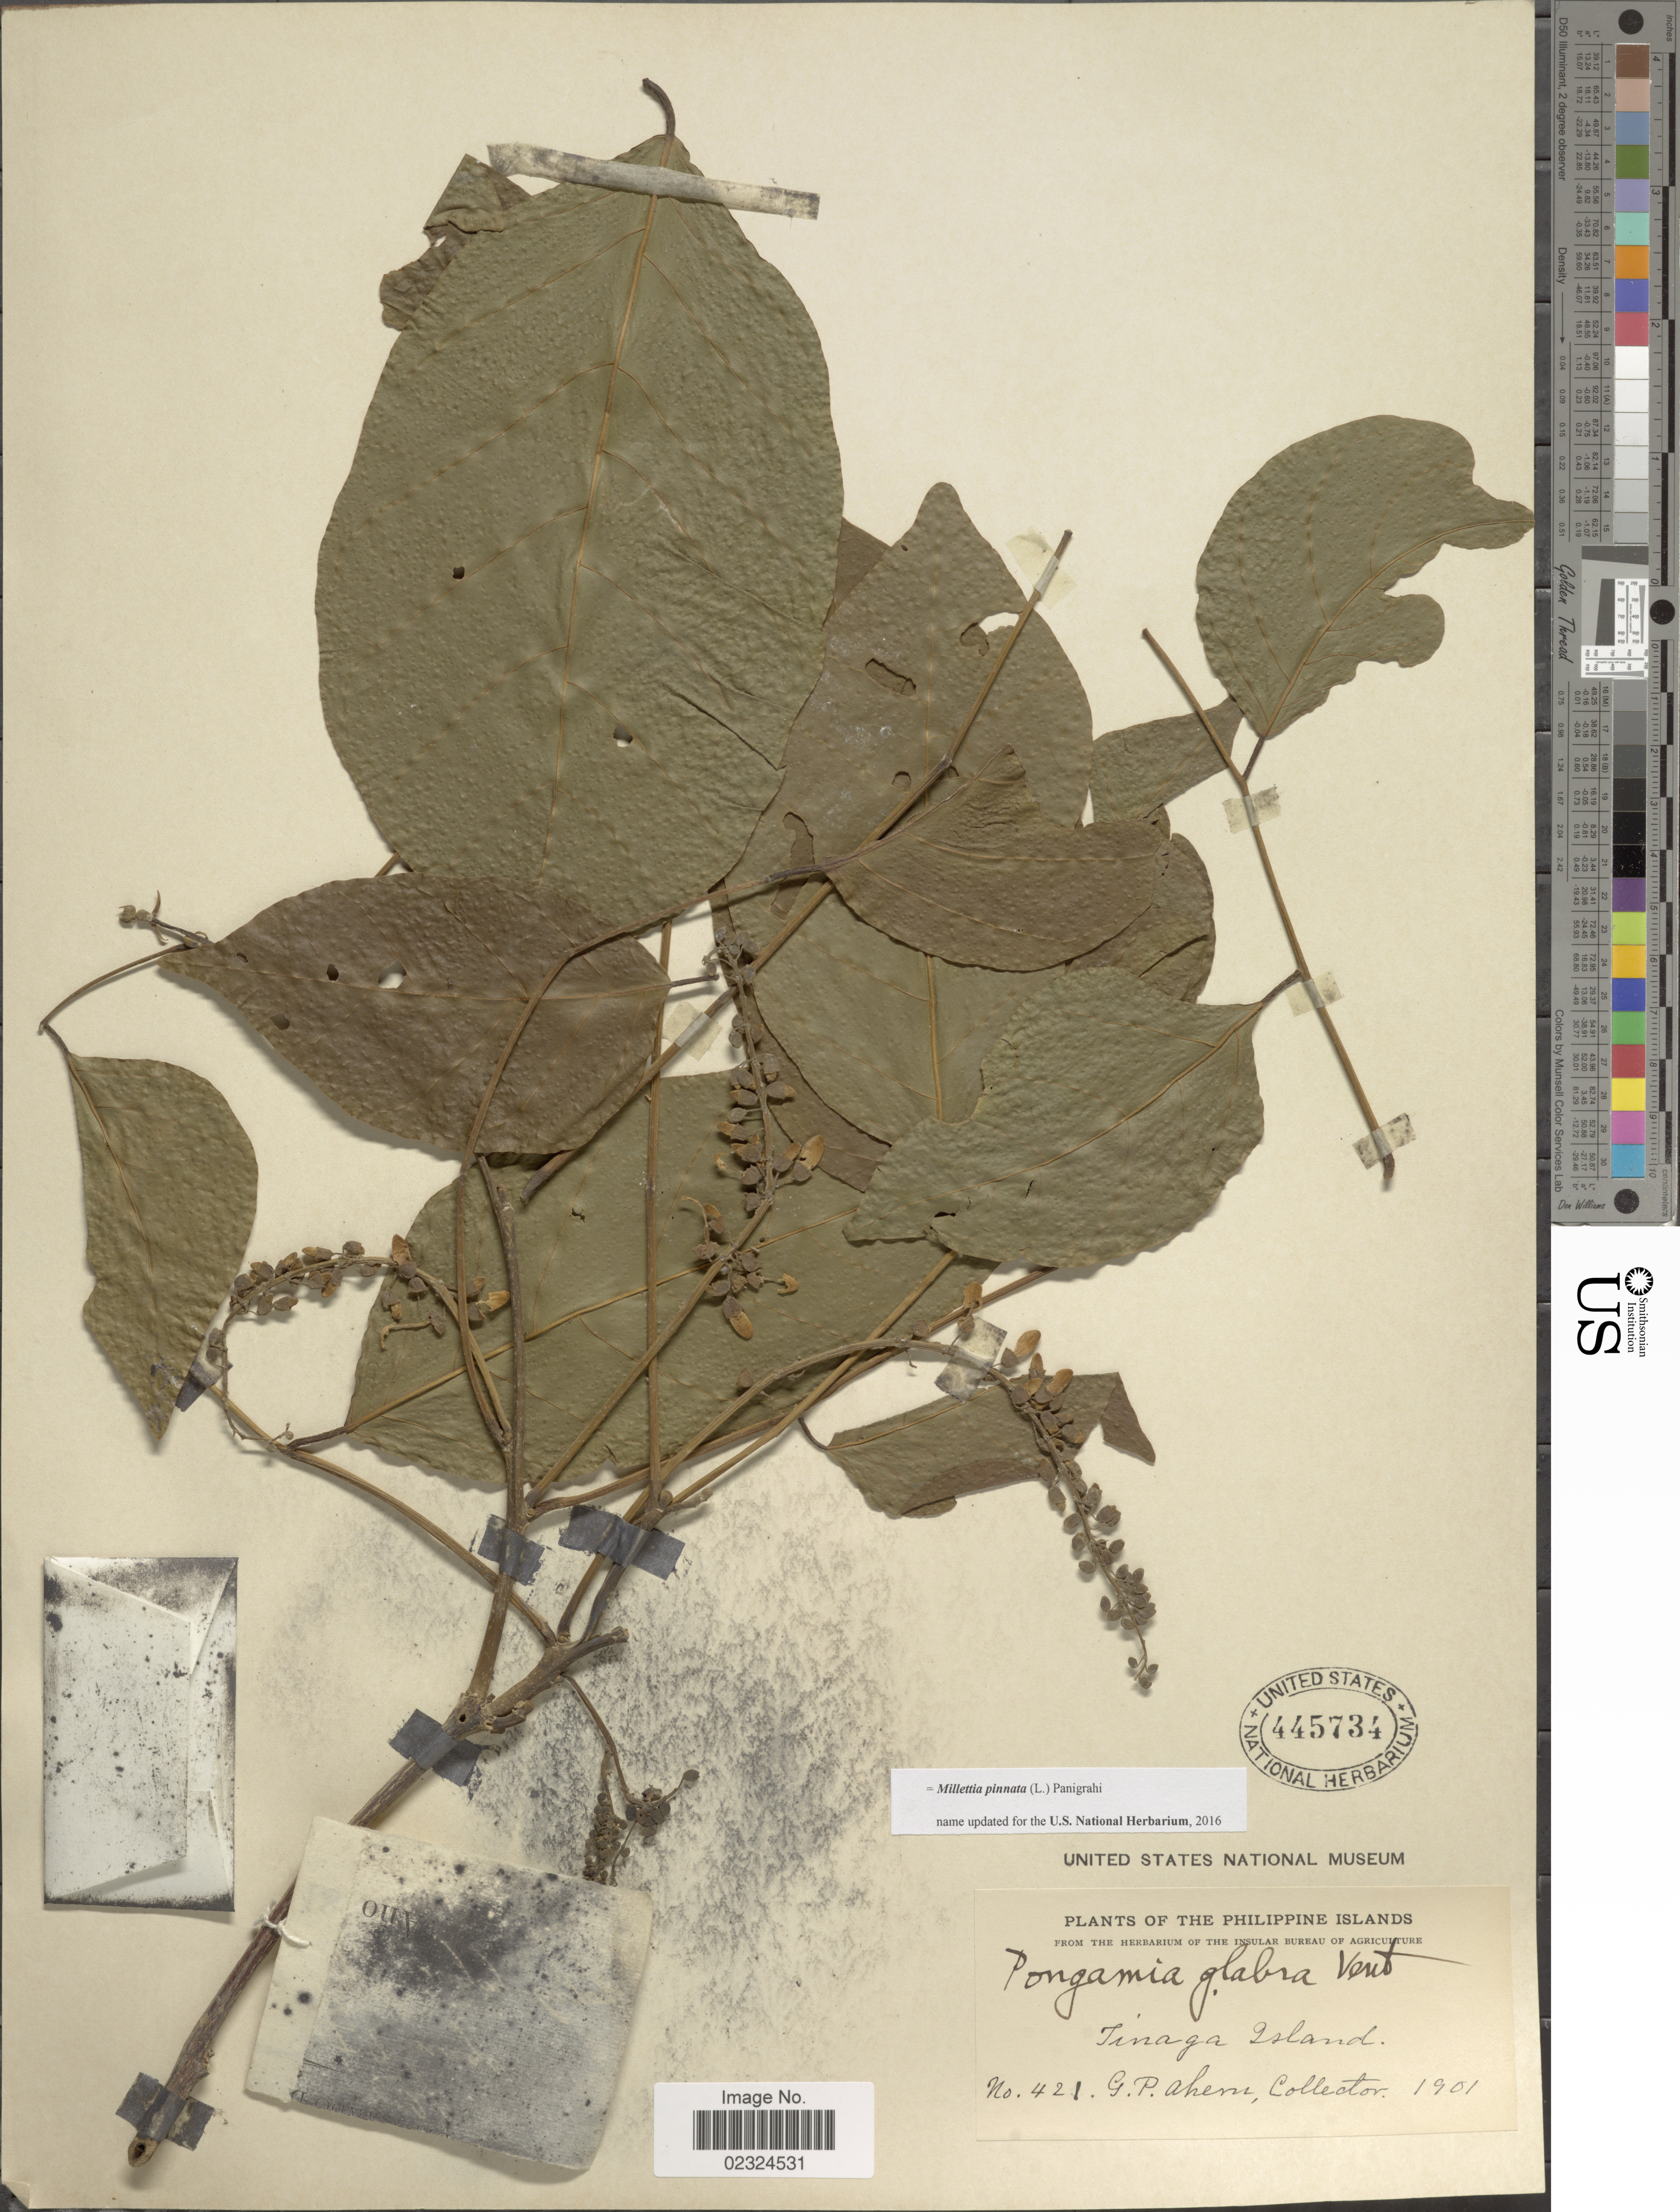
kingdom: Plantae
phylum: Tracheophyta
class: Magnoliopsida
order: Fabales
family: Fabaceae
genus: Millettia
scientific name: Millettia pinnata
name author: (L.) Panigrahi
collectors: G. Ahern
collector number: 421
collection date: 1901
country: Philippines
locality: Philippines Island. Tinaga Island.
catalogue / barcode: US 445734